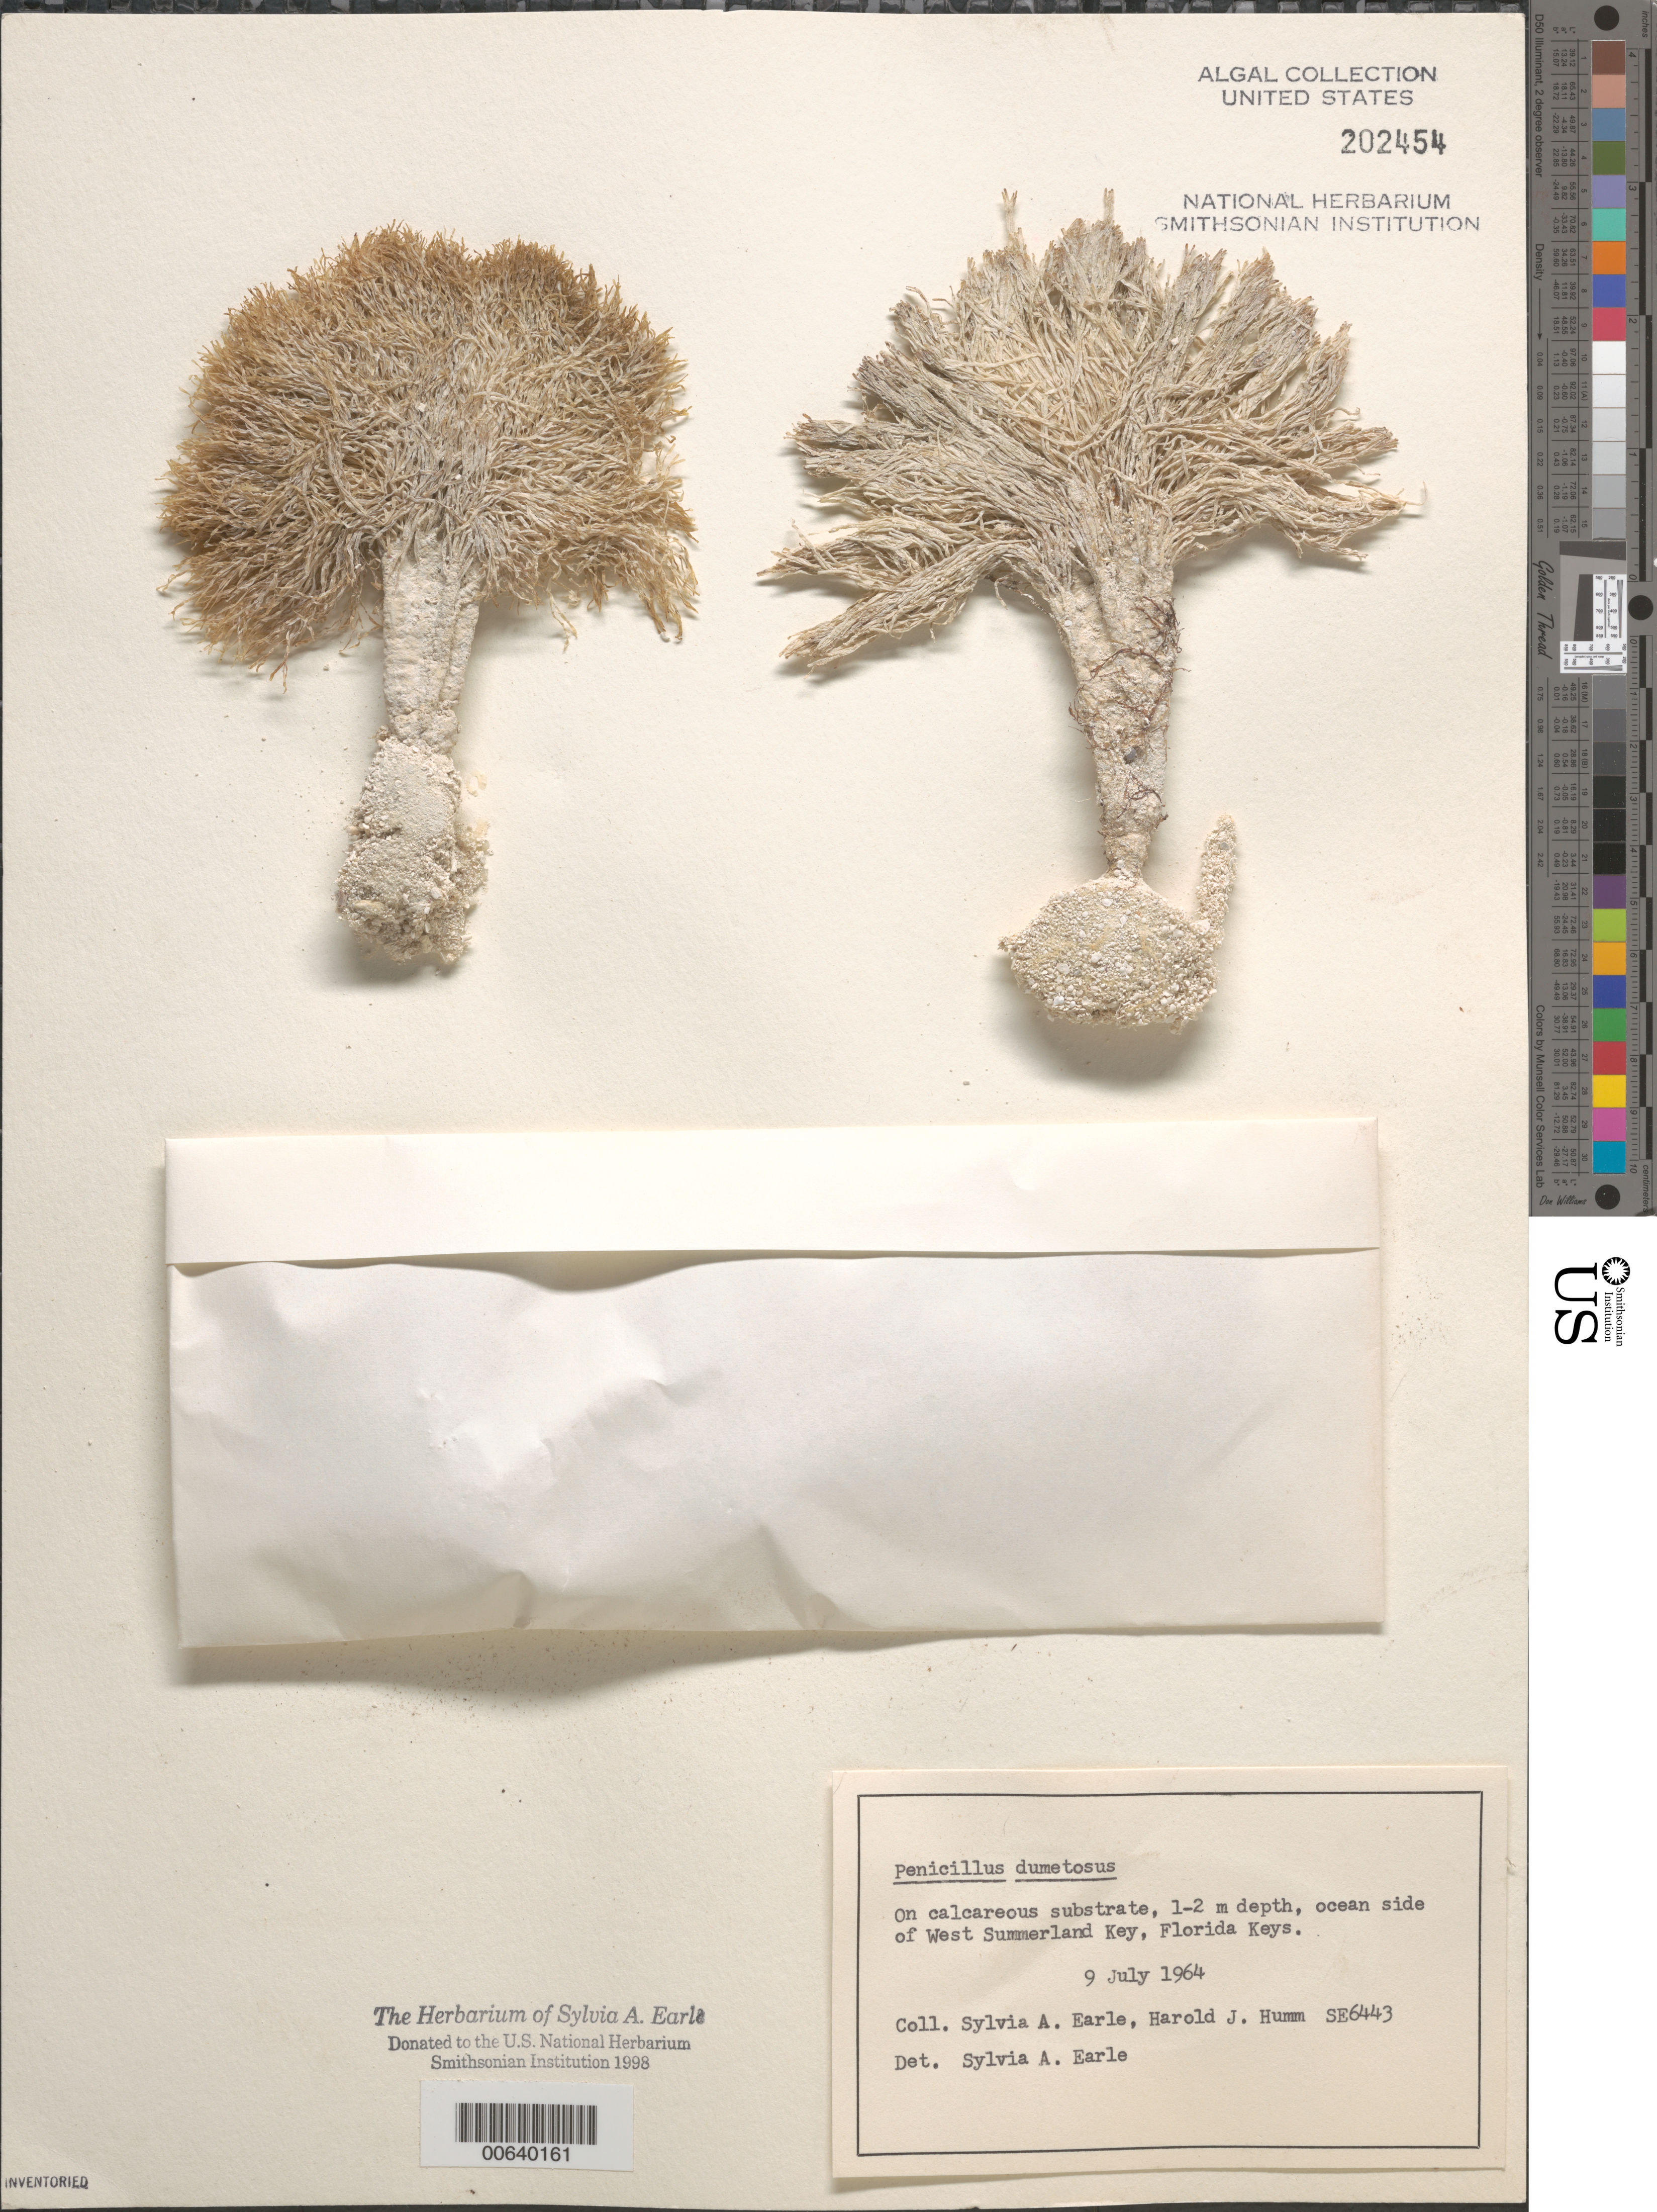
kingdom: Plantae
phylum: Chlorophyta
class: Ulvophyceae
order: Bryopsidales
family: Udoteaceae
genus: Penicillus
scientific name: Penicillus dumetosus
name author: (J.V.Lamouroux) Blainville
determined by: Earle, S. A.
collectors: S. A. Earle & H. J. Humm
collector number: Se 6443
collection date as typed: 09 Jul 1964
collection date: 1964-07-09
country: United States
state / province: Florida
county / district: Monroe County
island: West Summerland Key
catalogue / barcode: US 202454